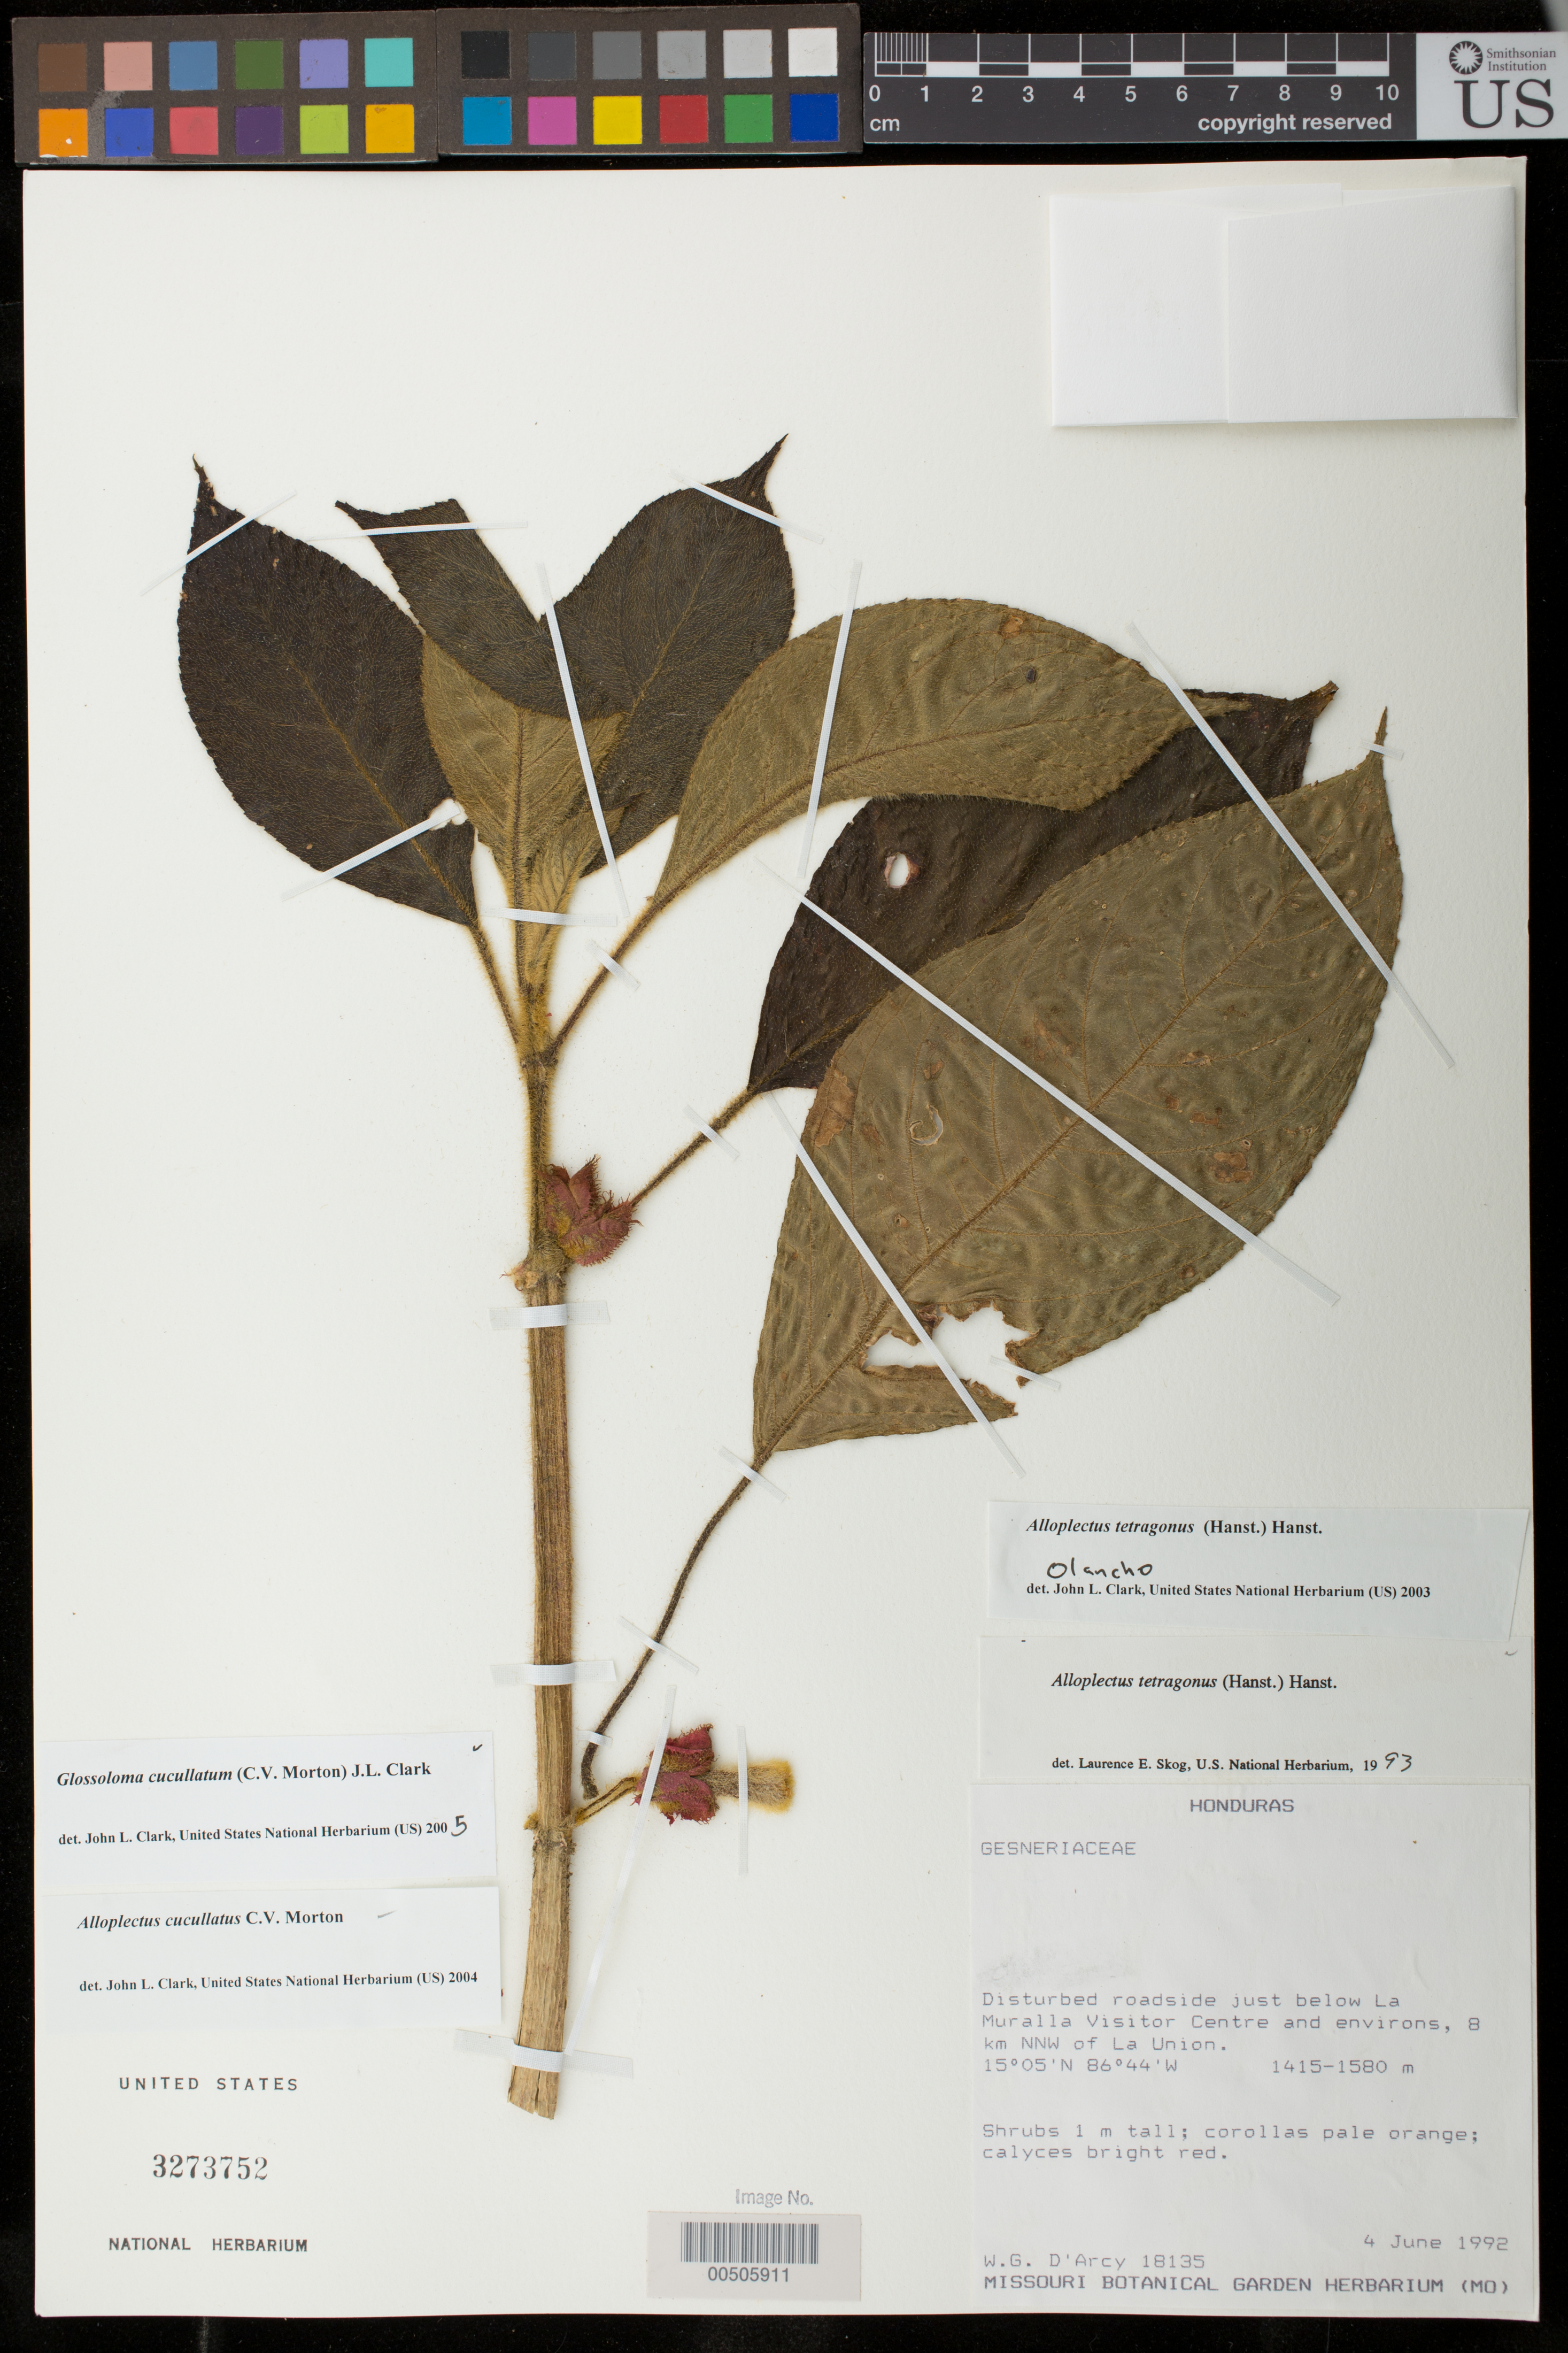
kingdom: Plantae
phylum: Tracheophyta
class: Magnoliopsida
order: Lamiales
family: Gesneriaceae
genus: Glossoloma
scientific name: Glossoloma cucullatum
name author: (C.V. Morton) J.L. Clark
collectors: W. G. D'Arcy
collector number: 18135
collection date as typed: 04 Jun 1992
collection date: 1992-06-04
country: Honduras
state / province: Olancho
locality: below La Muralla Visitor Centre and environs, 8 km NNW of La Union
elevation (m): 1415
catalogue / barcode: US 3273752